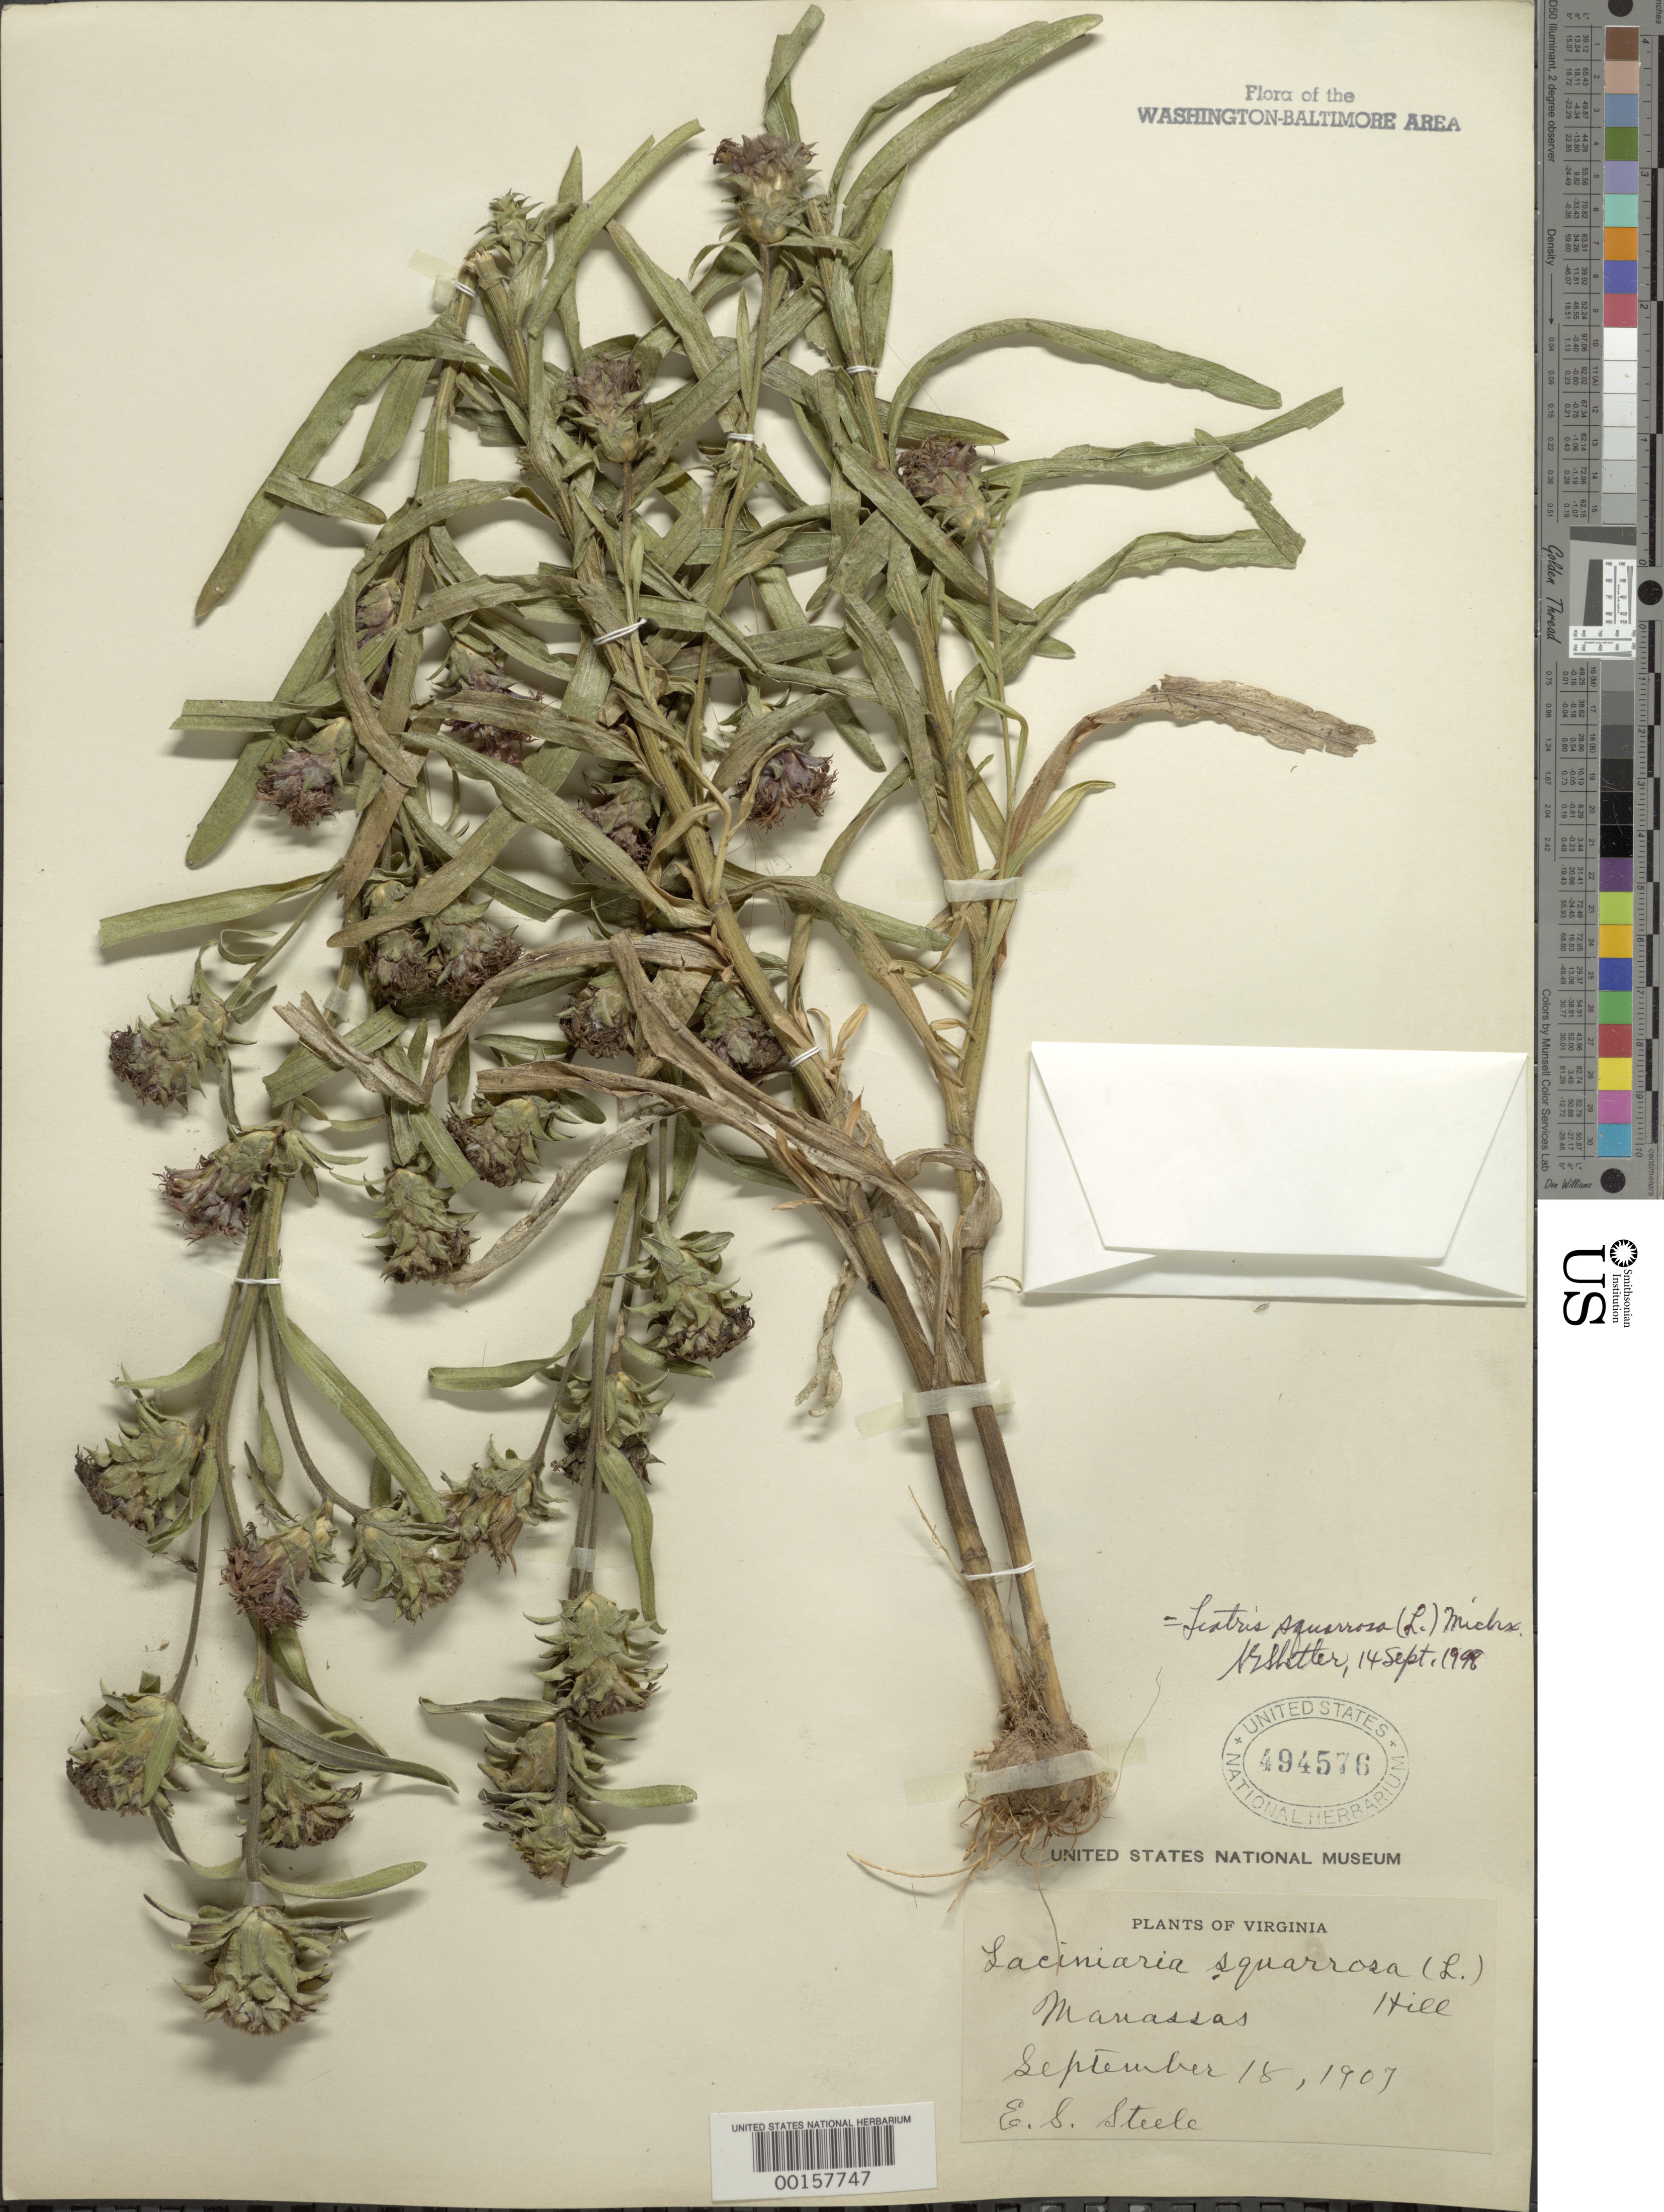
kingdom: Plantae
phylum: Tracheophyta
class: Magnoliopsida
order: Asterales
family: Asteraceae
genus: Liatris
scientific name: Liatris squarrosa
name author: (L.) Michx.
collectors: E. Steele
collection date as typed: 18 Sep 1907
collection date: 1907-09-18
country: United States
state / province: Virginia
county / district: Prince William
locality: Manassas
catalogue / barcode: US 494576